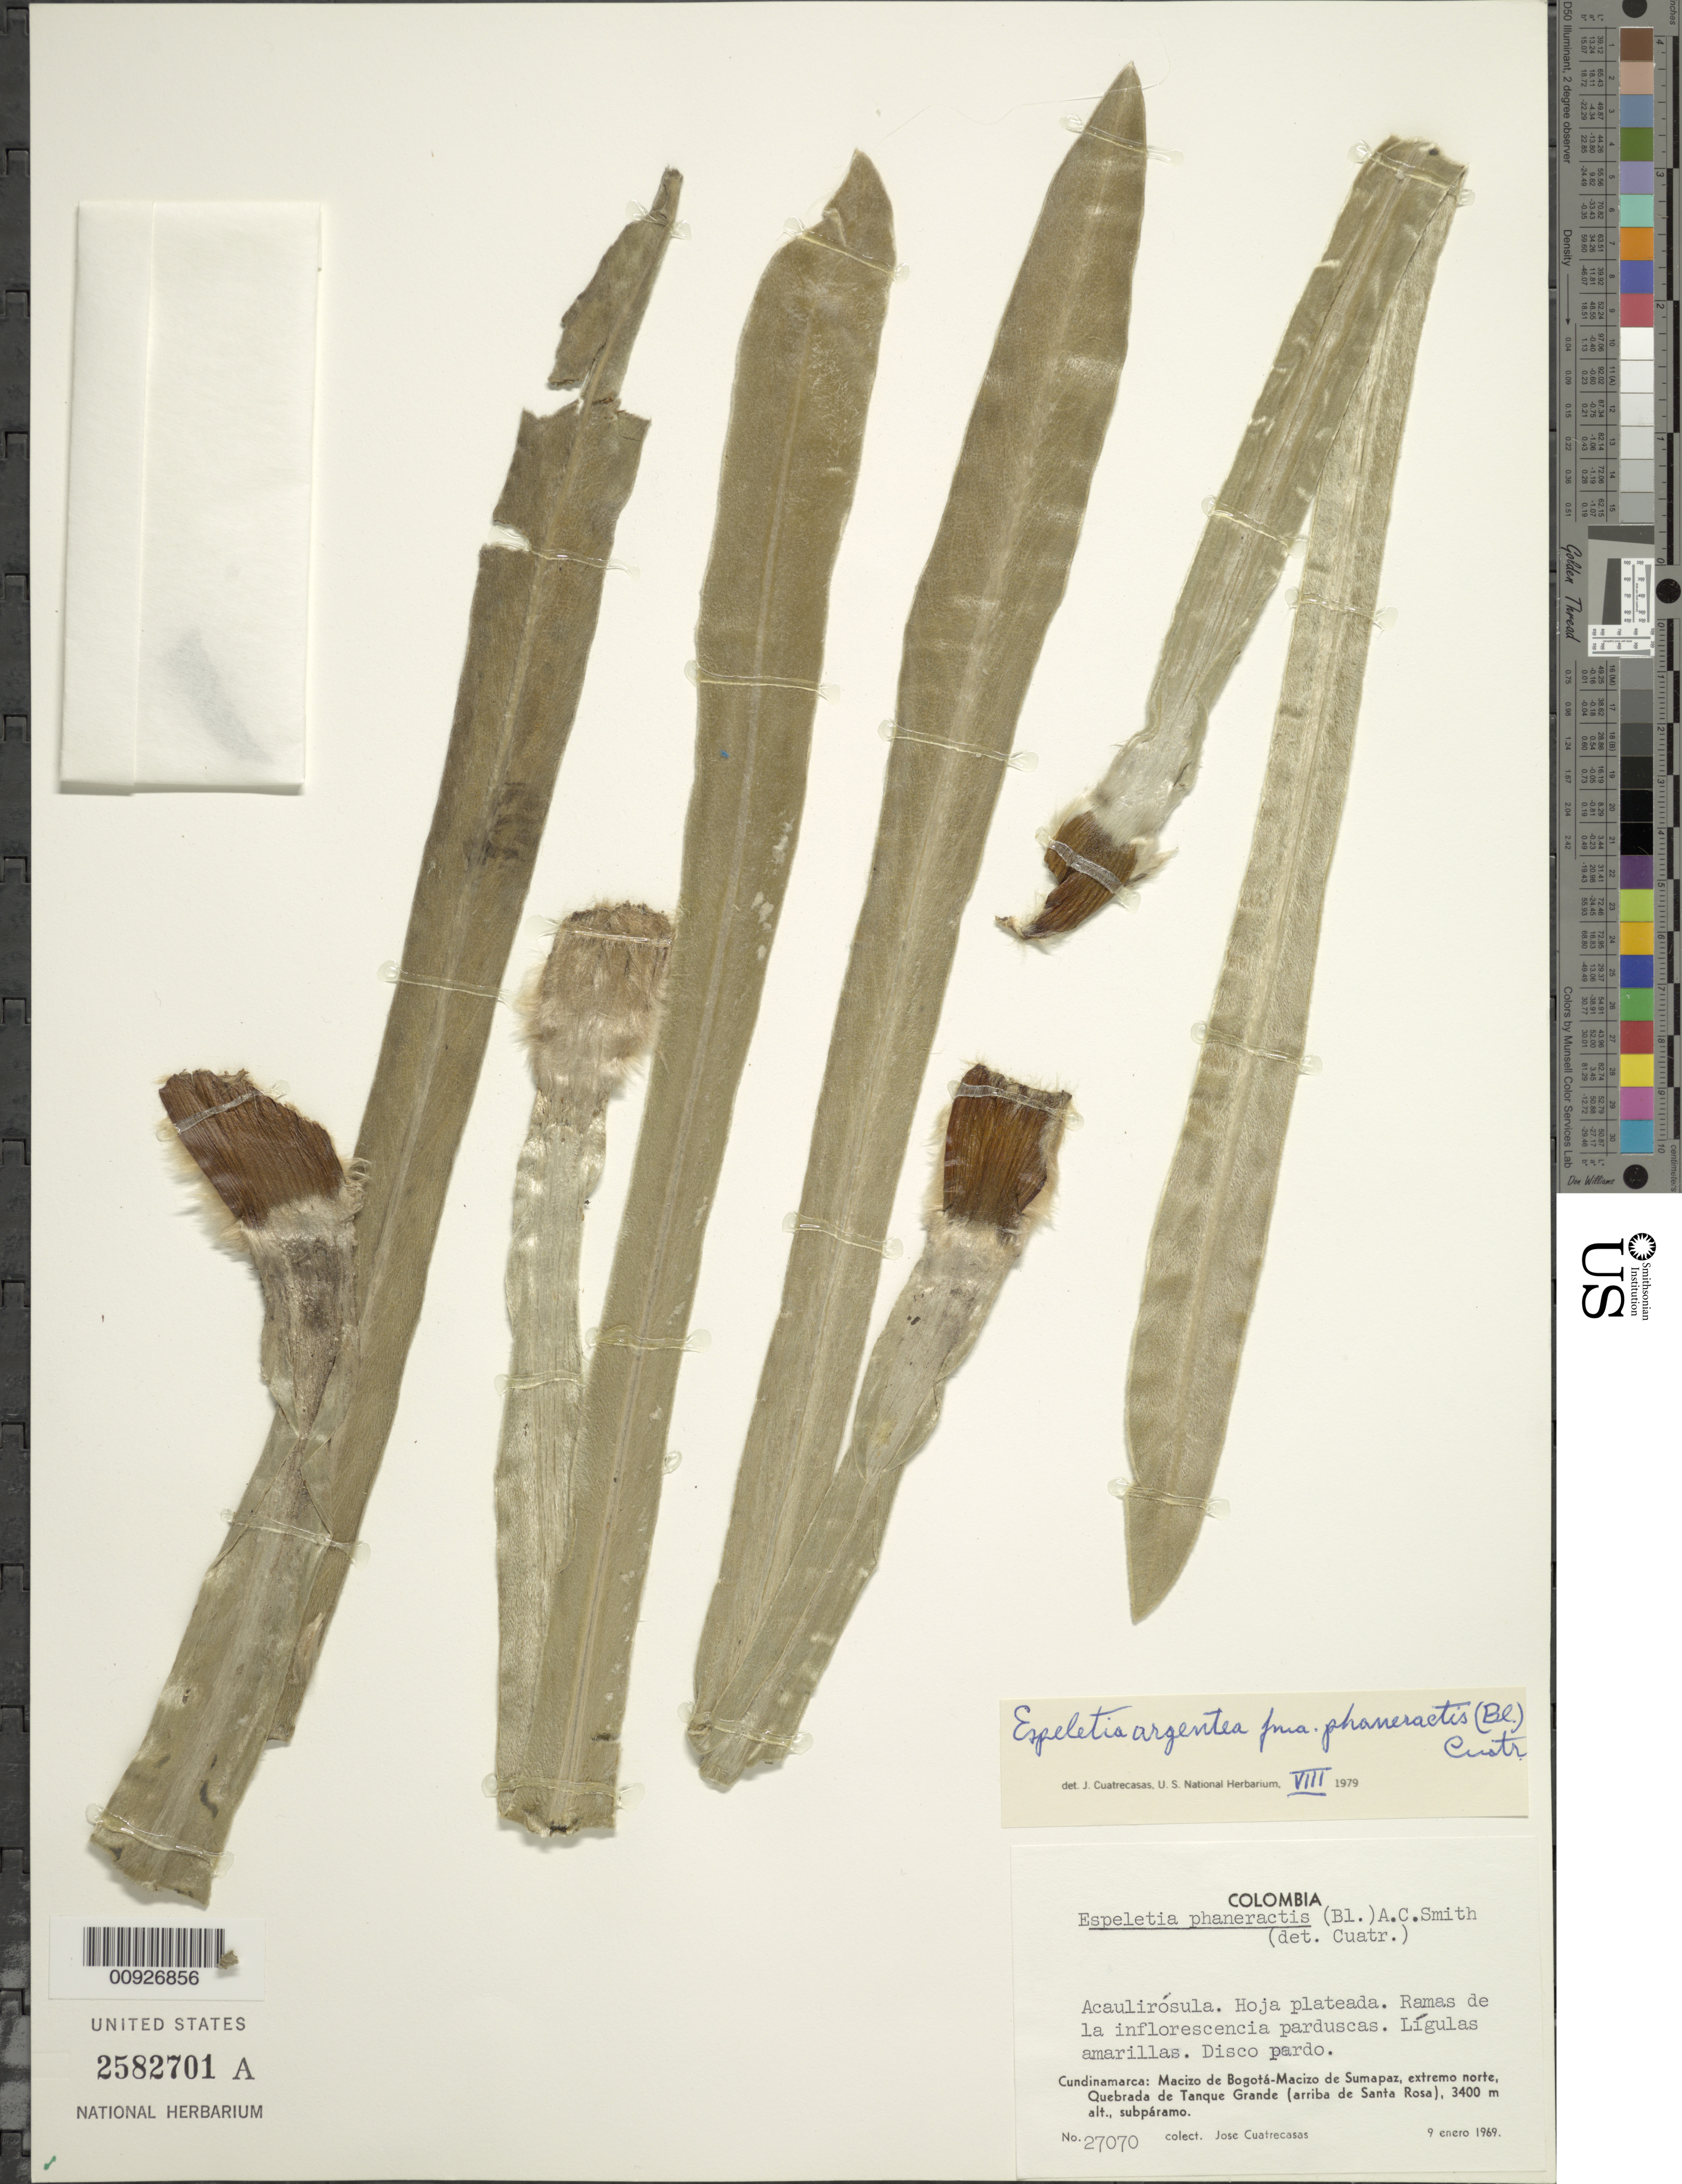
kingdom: Plantae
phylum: Tracheophyta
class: Magnoliopsida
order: Asterales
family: Asteraceae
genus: Espeletia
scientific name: Espeletia argentea f. phaneractis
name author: (S.F. Blake) Cuatrec.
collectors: J. Cuatrecasas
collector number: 27070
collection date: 1969-01-09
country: Colombia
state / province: Cundinamarca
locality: Macizo de Bogotá-Macizo de Sumapaz, extremo norte, Quebrada del Tanque Grande (arriba de Santa Rosa).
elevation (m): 3400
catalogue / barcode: US 2582701A